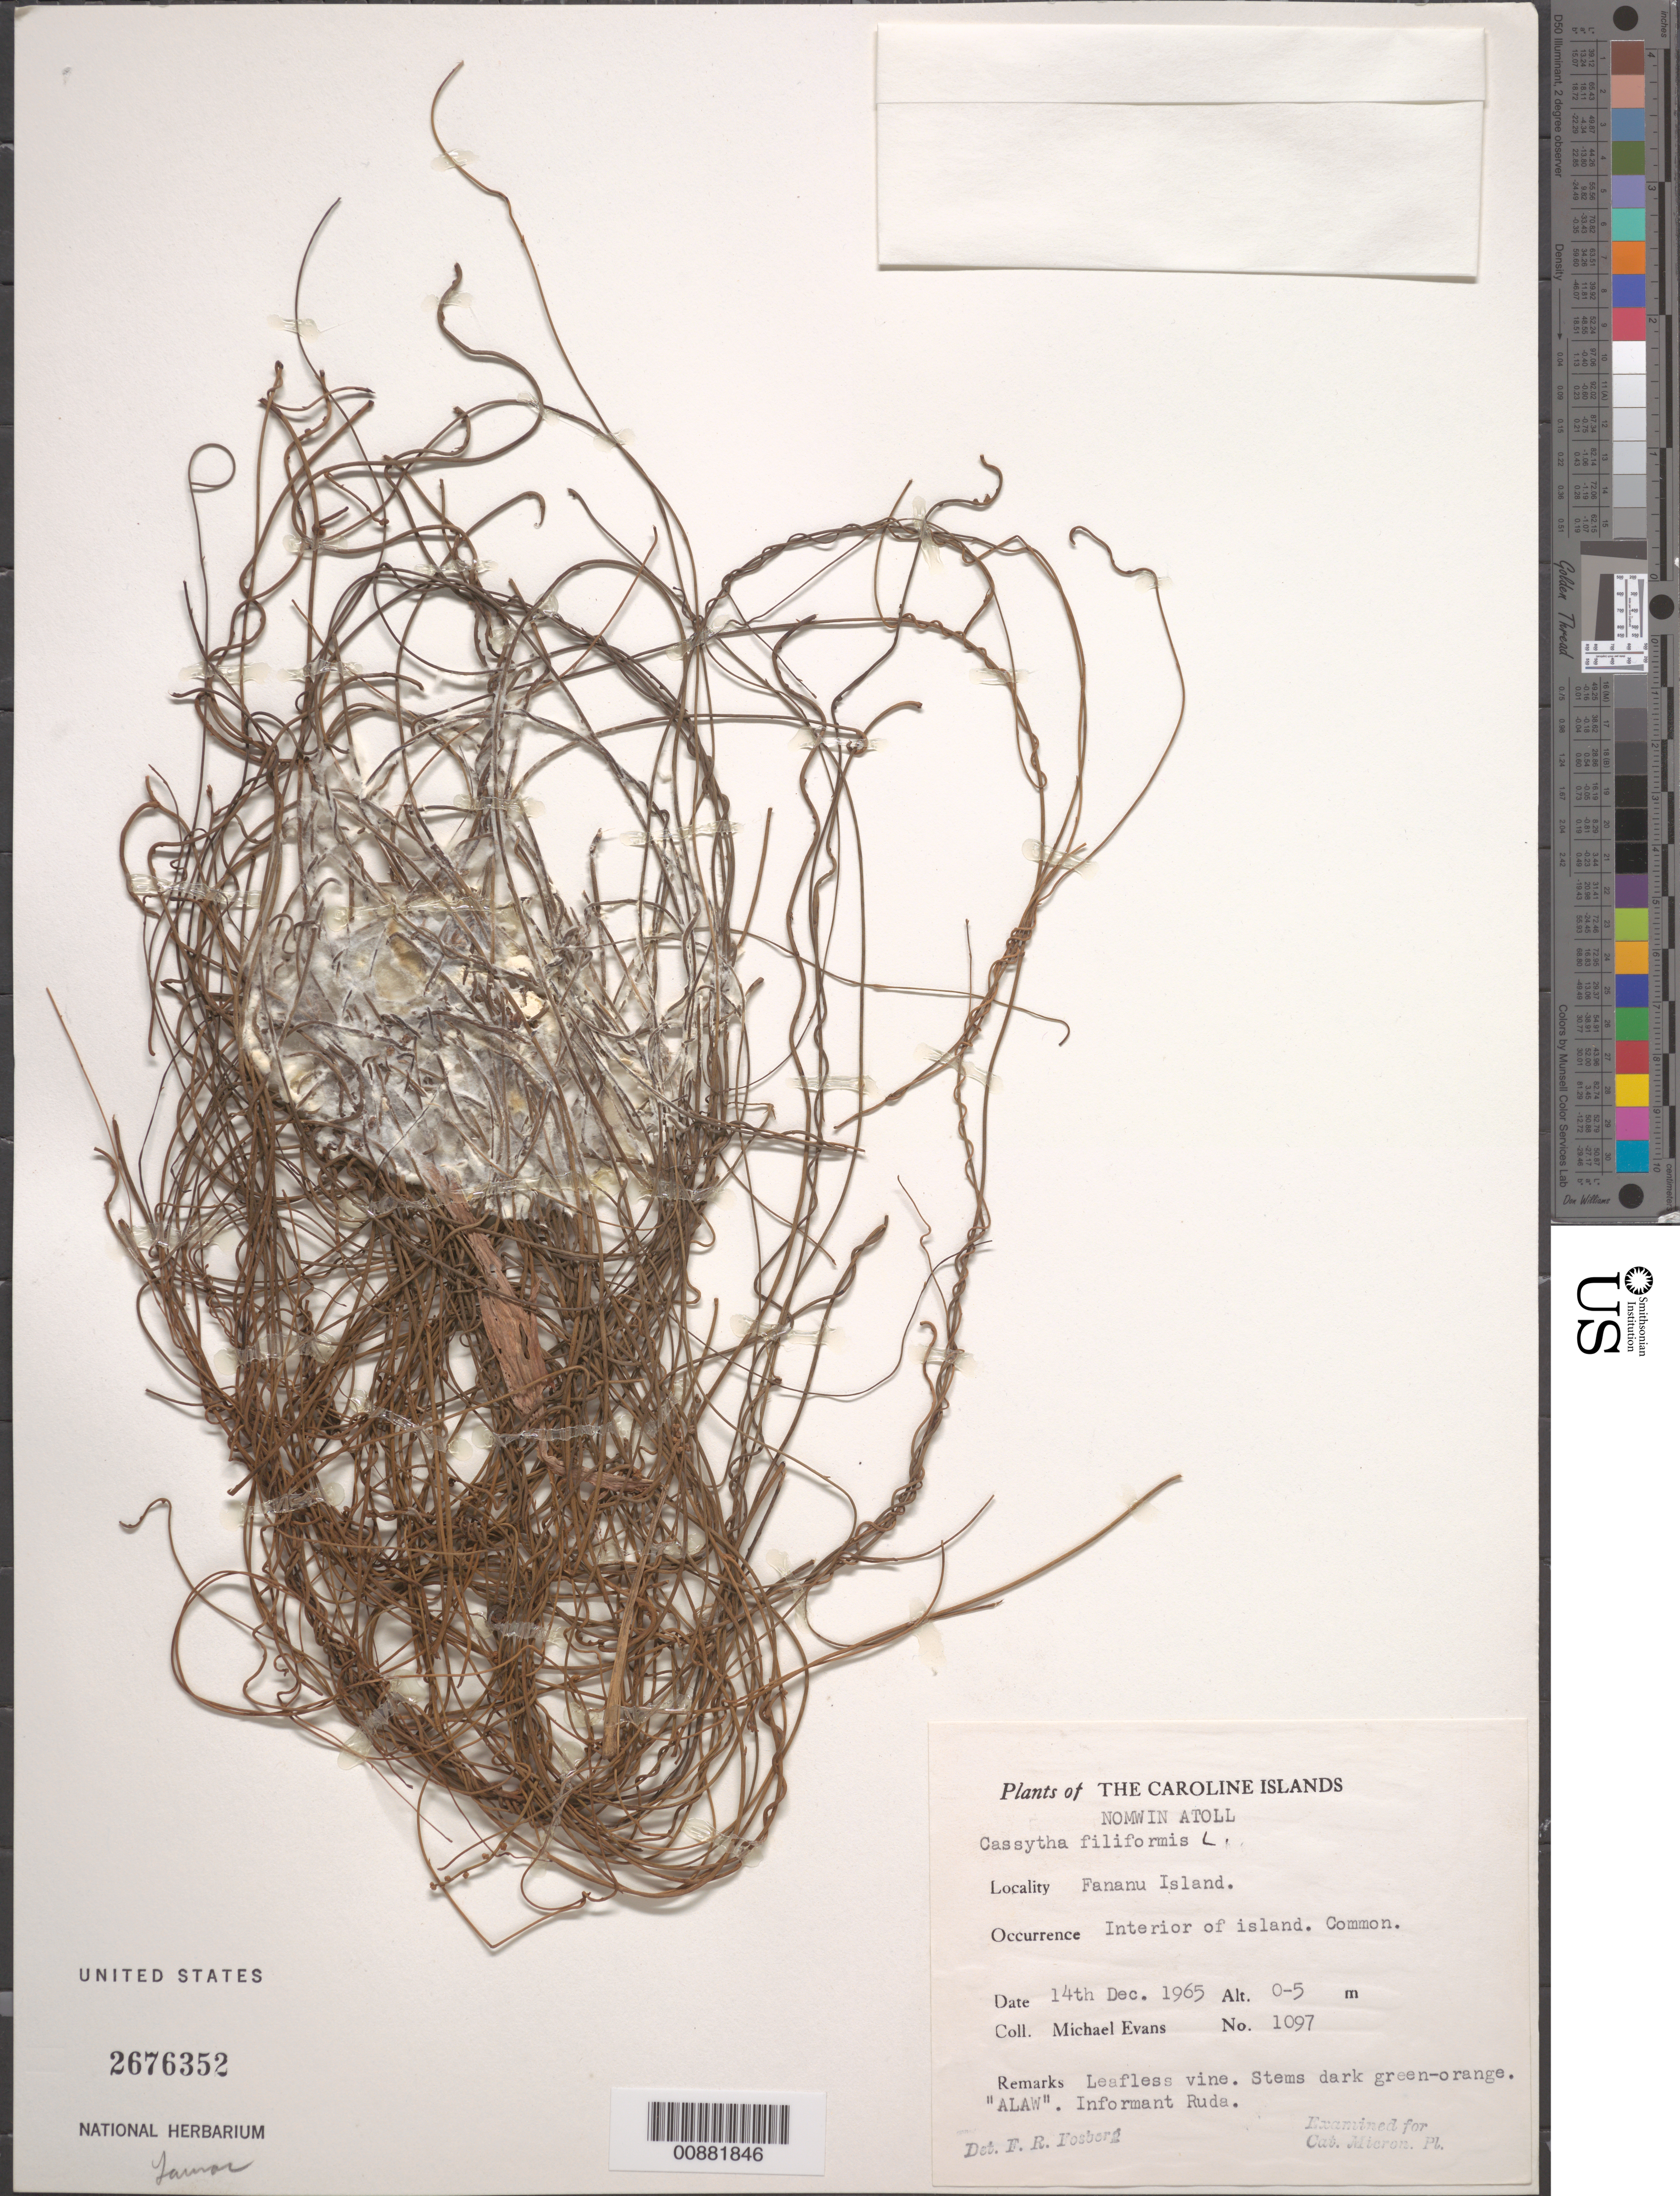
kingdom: Plantae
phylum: Tracheophyta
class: Magnoliopsida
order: Laurales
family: Lauraceae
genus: Cassytha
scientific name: Cassytha filiformis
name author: L.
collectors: A. Whistler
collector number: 1097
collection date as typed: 29 Nov 1987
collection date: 1987-11-29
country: Tonga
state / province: Tonga Outliers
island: Niuafo'ou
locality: Piu Ridge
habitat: interior of island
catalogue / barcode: US 2676352